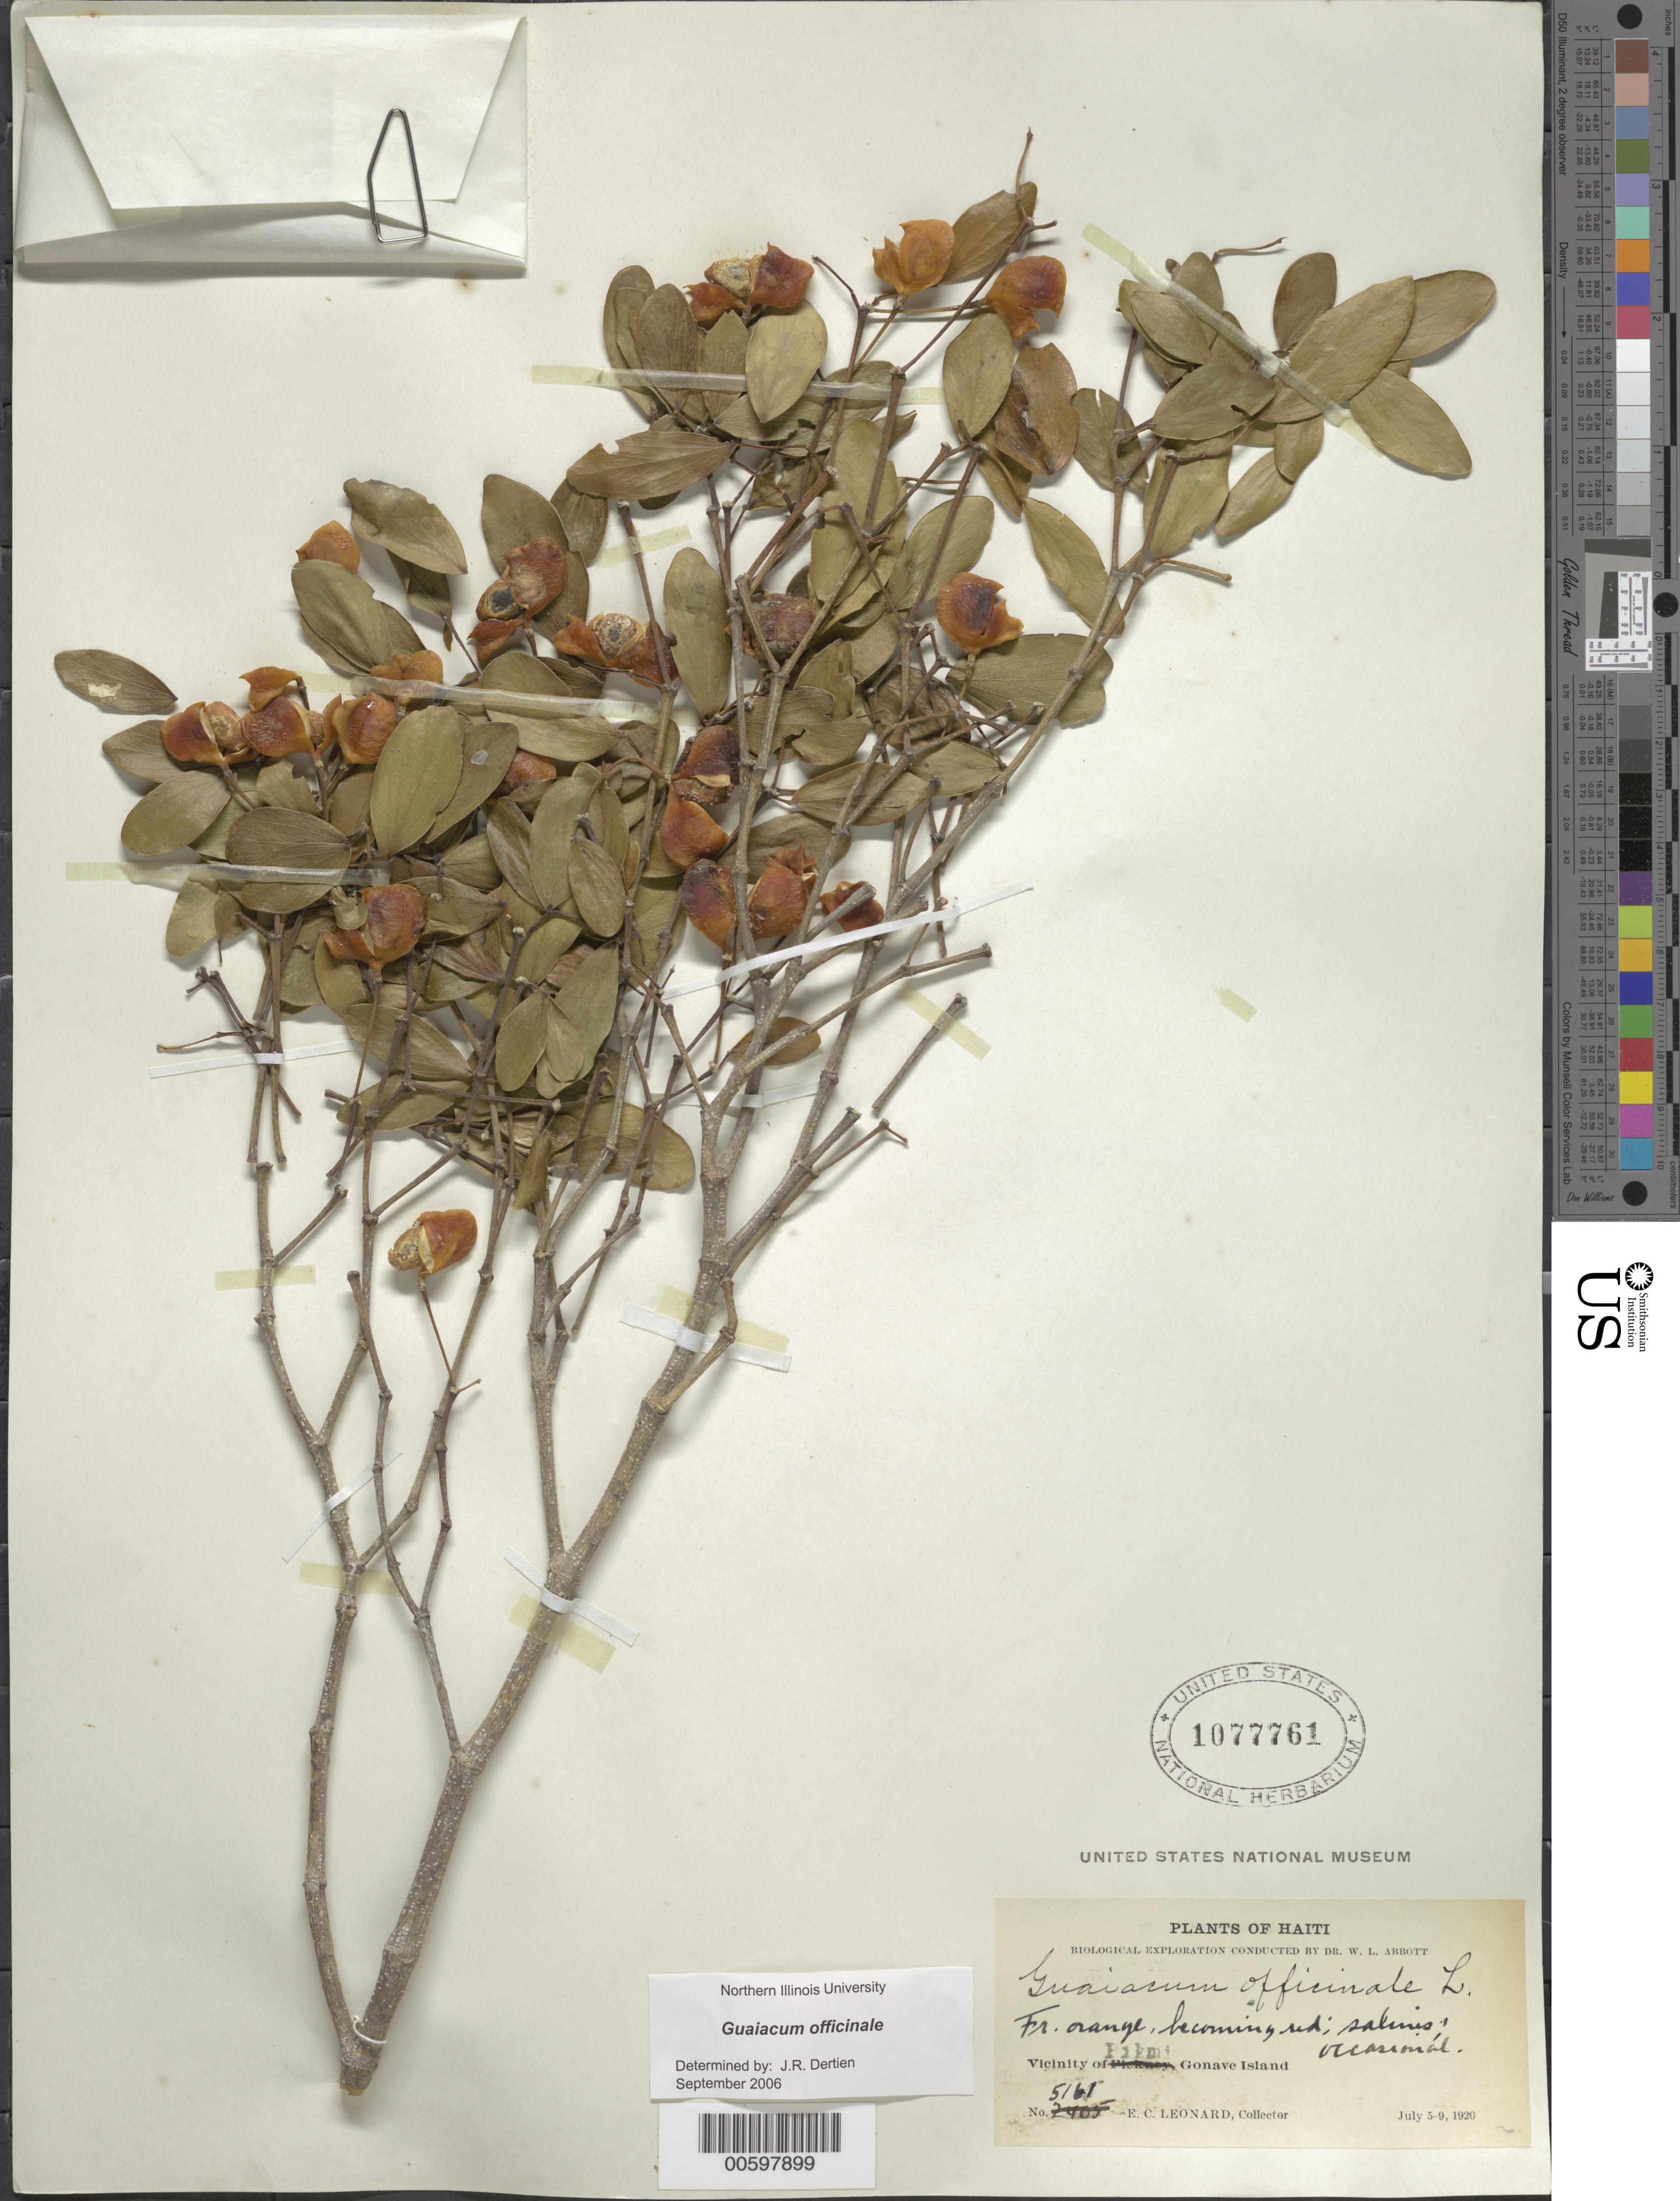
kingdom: Plantae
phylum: Tracheophyta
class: Magnoliopsida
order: Zygophyllales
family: Zygophyllaceae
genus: Guaiacum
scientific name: Guaiacum sanctum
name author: L.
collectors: E. C. Leonard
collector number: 5161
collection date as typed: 05 Jul 1920 to 09 Jul 1920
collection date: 1920-07-05/1920-07-09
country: Haiti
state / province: Ouest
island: Gonave Island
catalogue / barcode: US 1077761